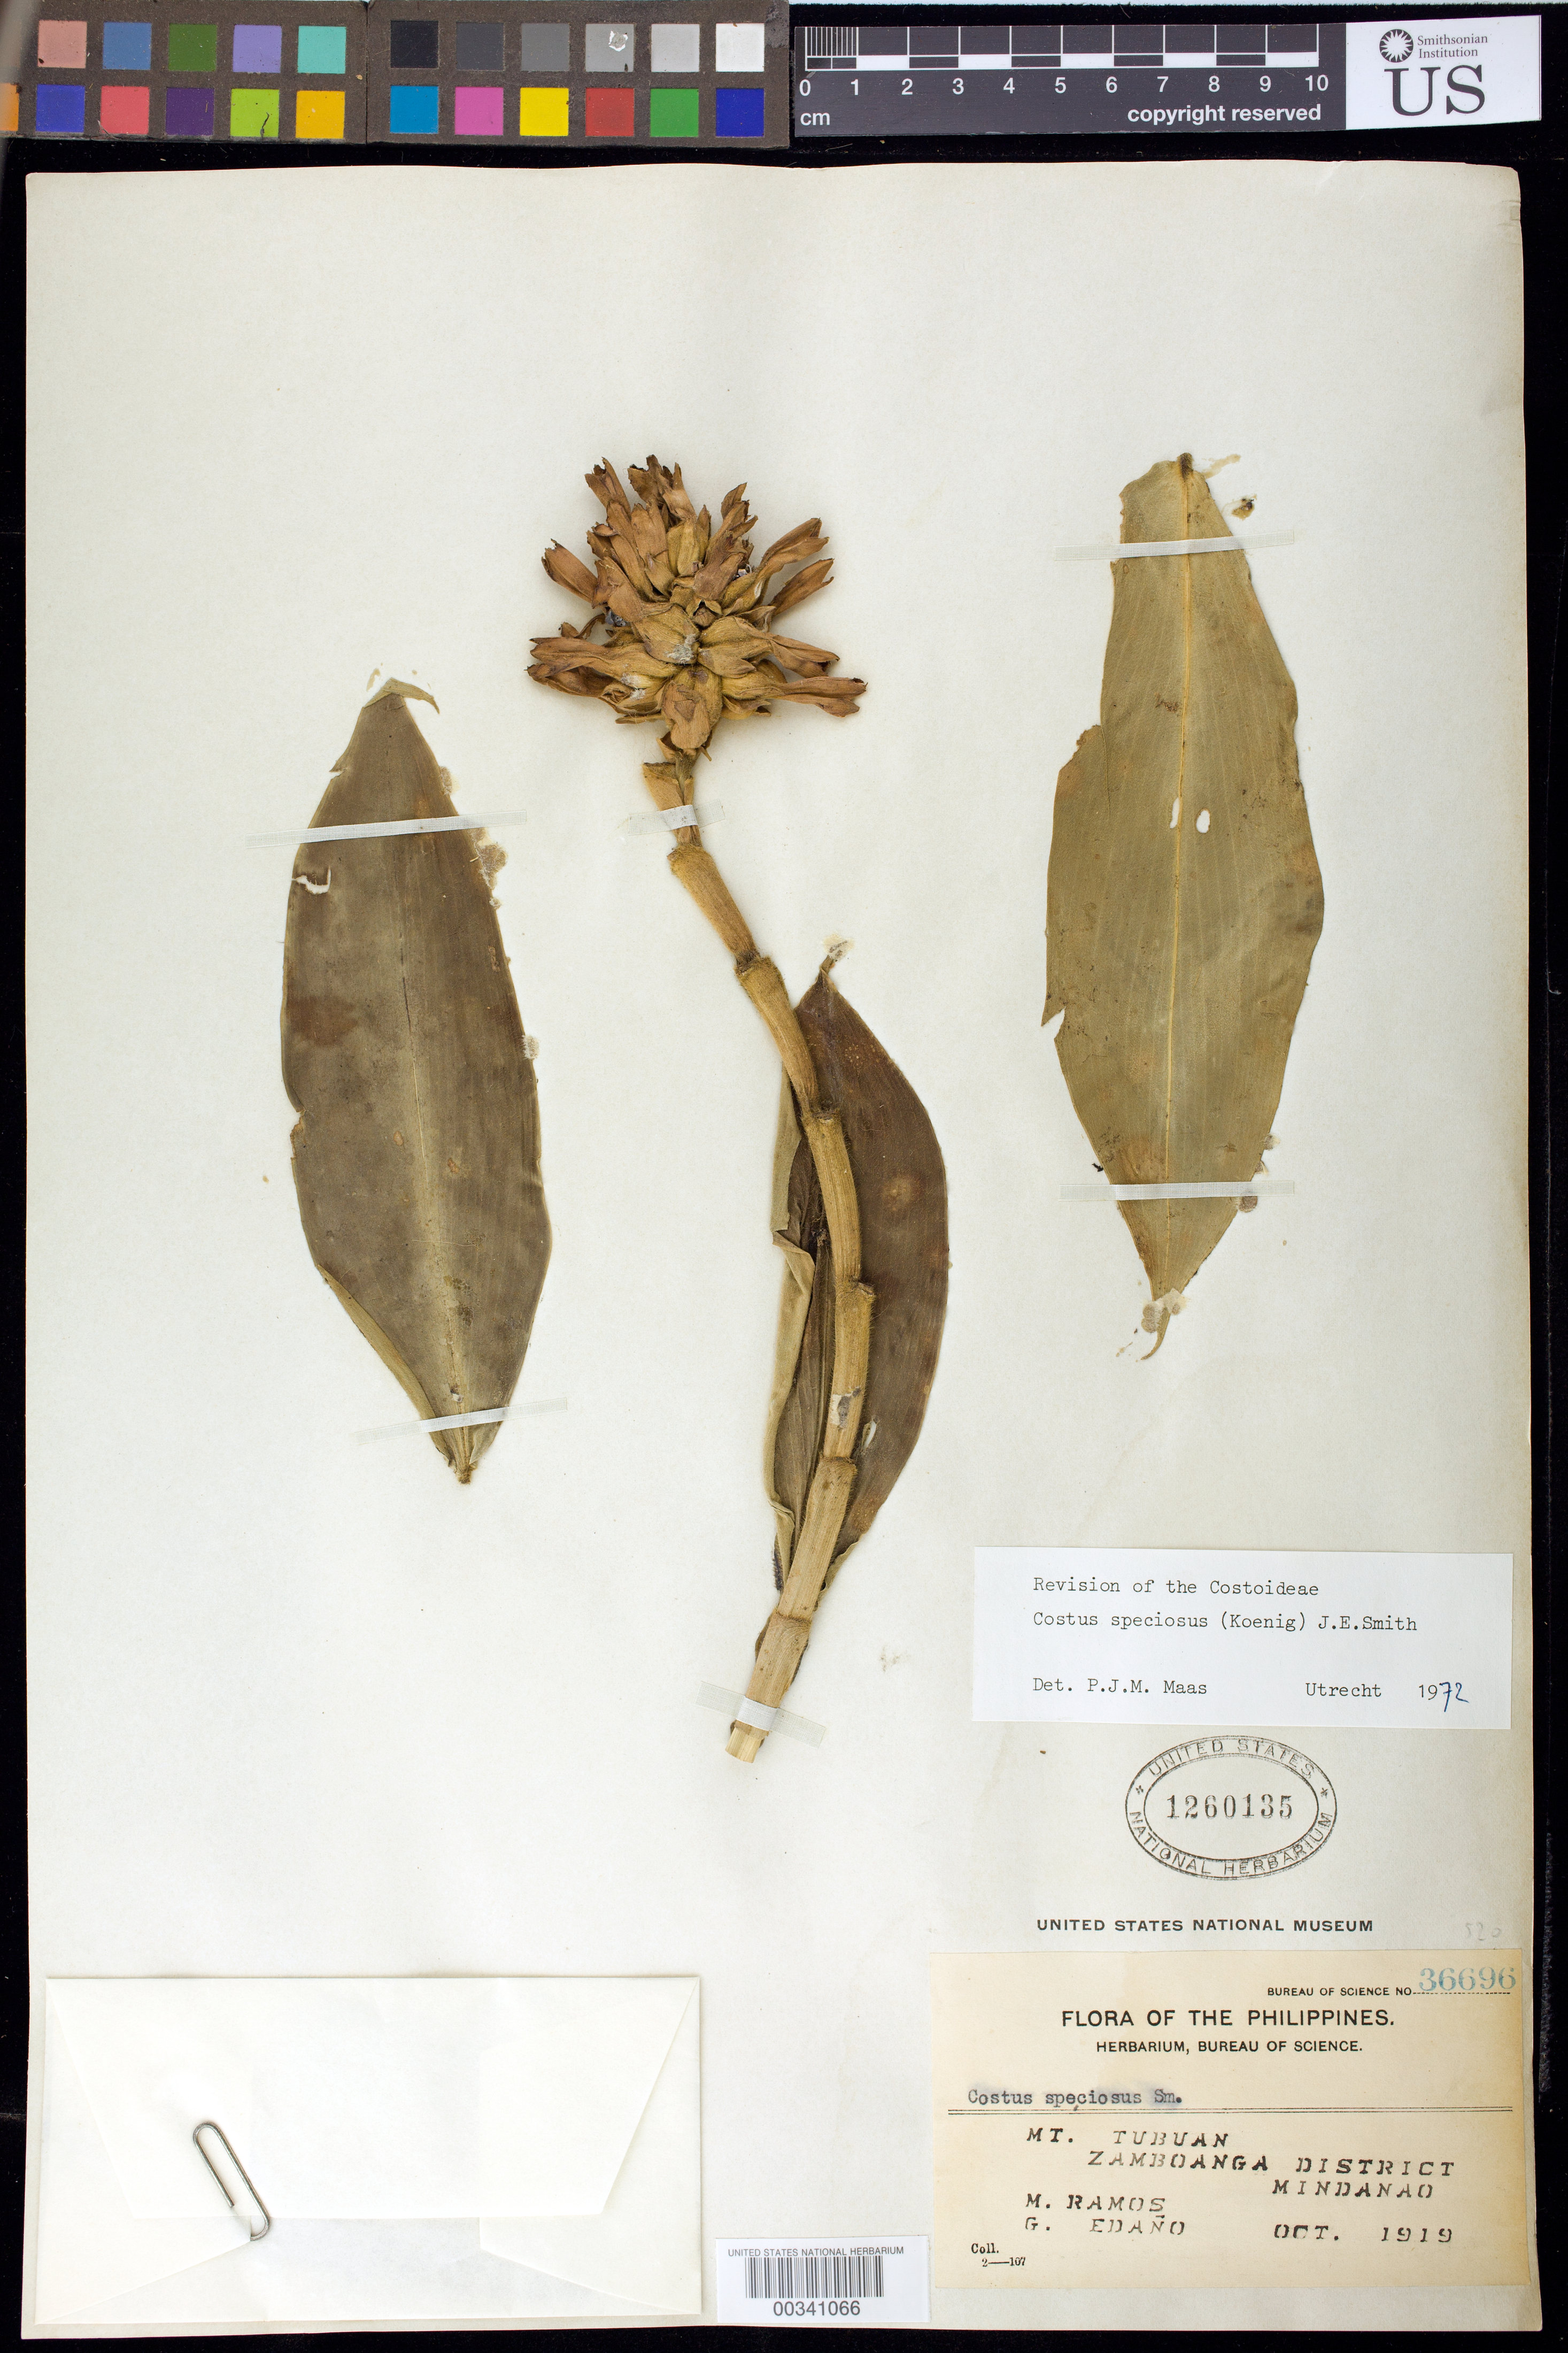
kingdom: Plantae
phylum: Tracheophyta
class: Liliopsida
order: Zingiberales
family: Costaceae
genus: Hellenia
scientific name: Hellenia speciosa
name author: (J. Koenig) S.R. Dutta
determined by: (US) Smithsonian Institution - National Museum of Natural History - Department of Botany (UNITED STATES)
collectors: M. Ramos & G. E. Edaño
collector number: Bur. Sci. 36696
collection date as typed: Oct 1919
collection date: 1919-10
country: Philippines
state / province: Muslim Mindanao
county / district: Maguindanao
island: Mindanao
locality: Mt. tubuan zamboanga dist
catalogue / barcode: US 1260135